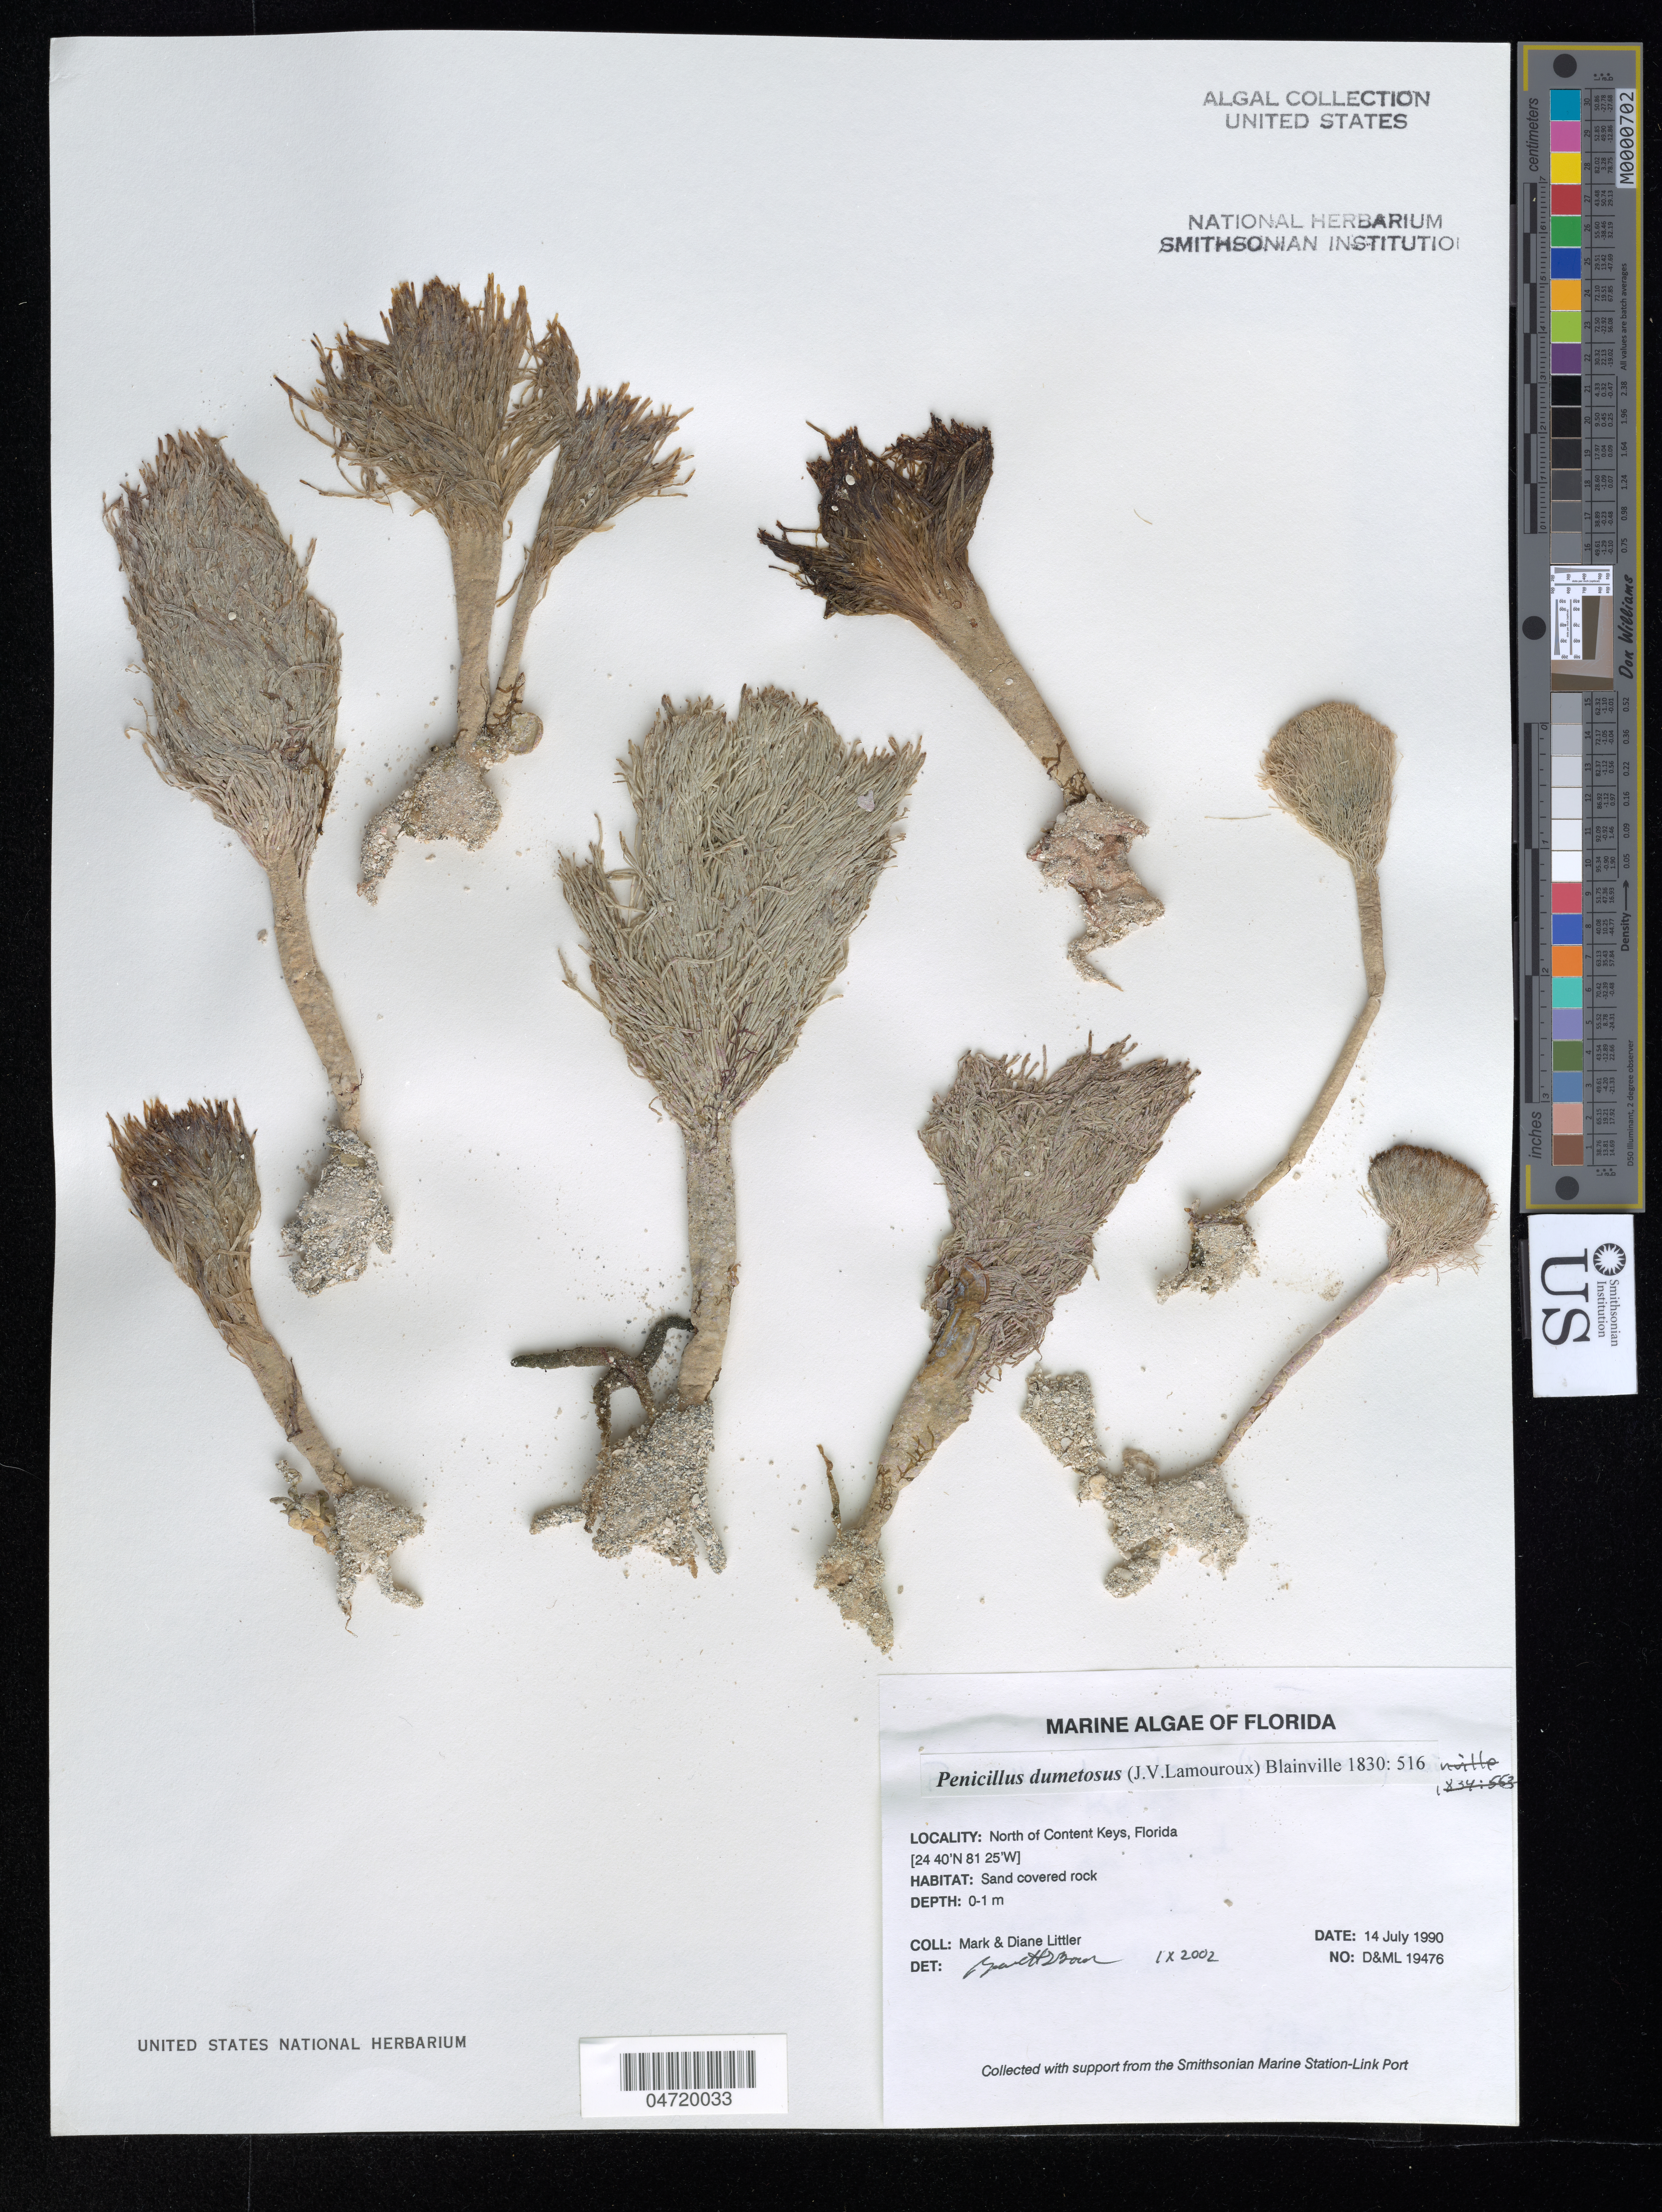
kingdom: Plantae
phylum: Chlorophyta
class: Ulvophyceae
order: Bryopsidales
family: Udoteaceae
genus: Penicillus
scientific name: Penicillus dumetosus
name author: (J.V.Lamouroux) Blainville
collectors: M. Littler & D. S. Littler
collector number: D&ML19476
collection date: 1990-07-14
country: United States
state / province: Florida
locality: North of Content Keys.